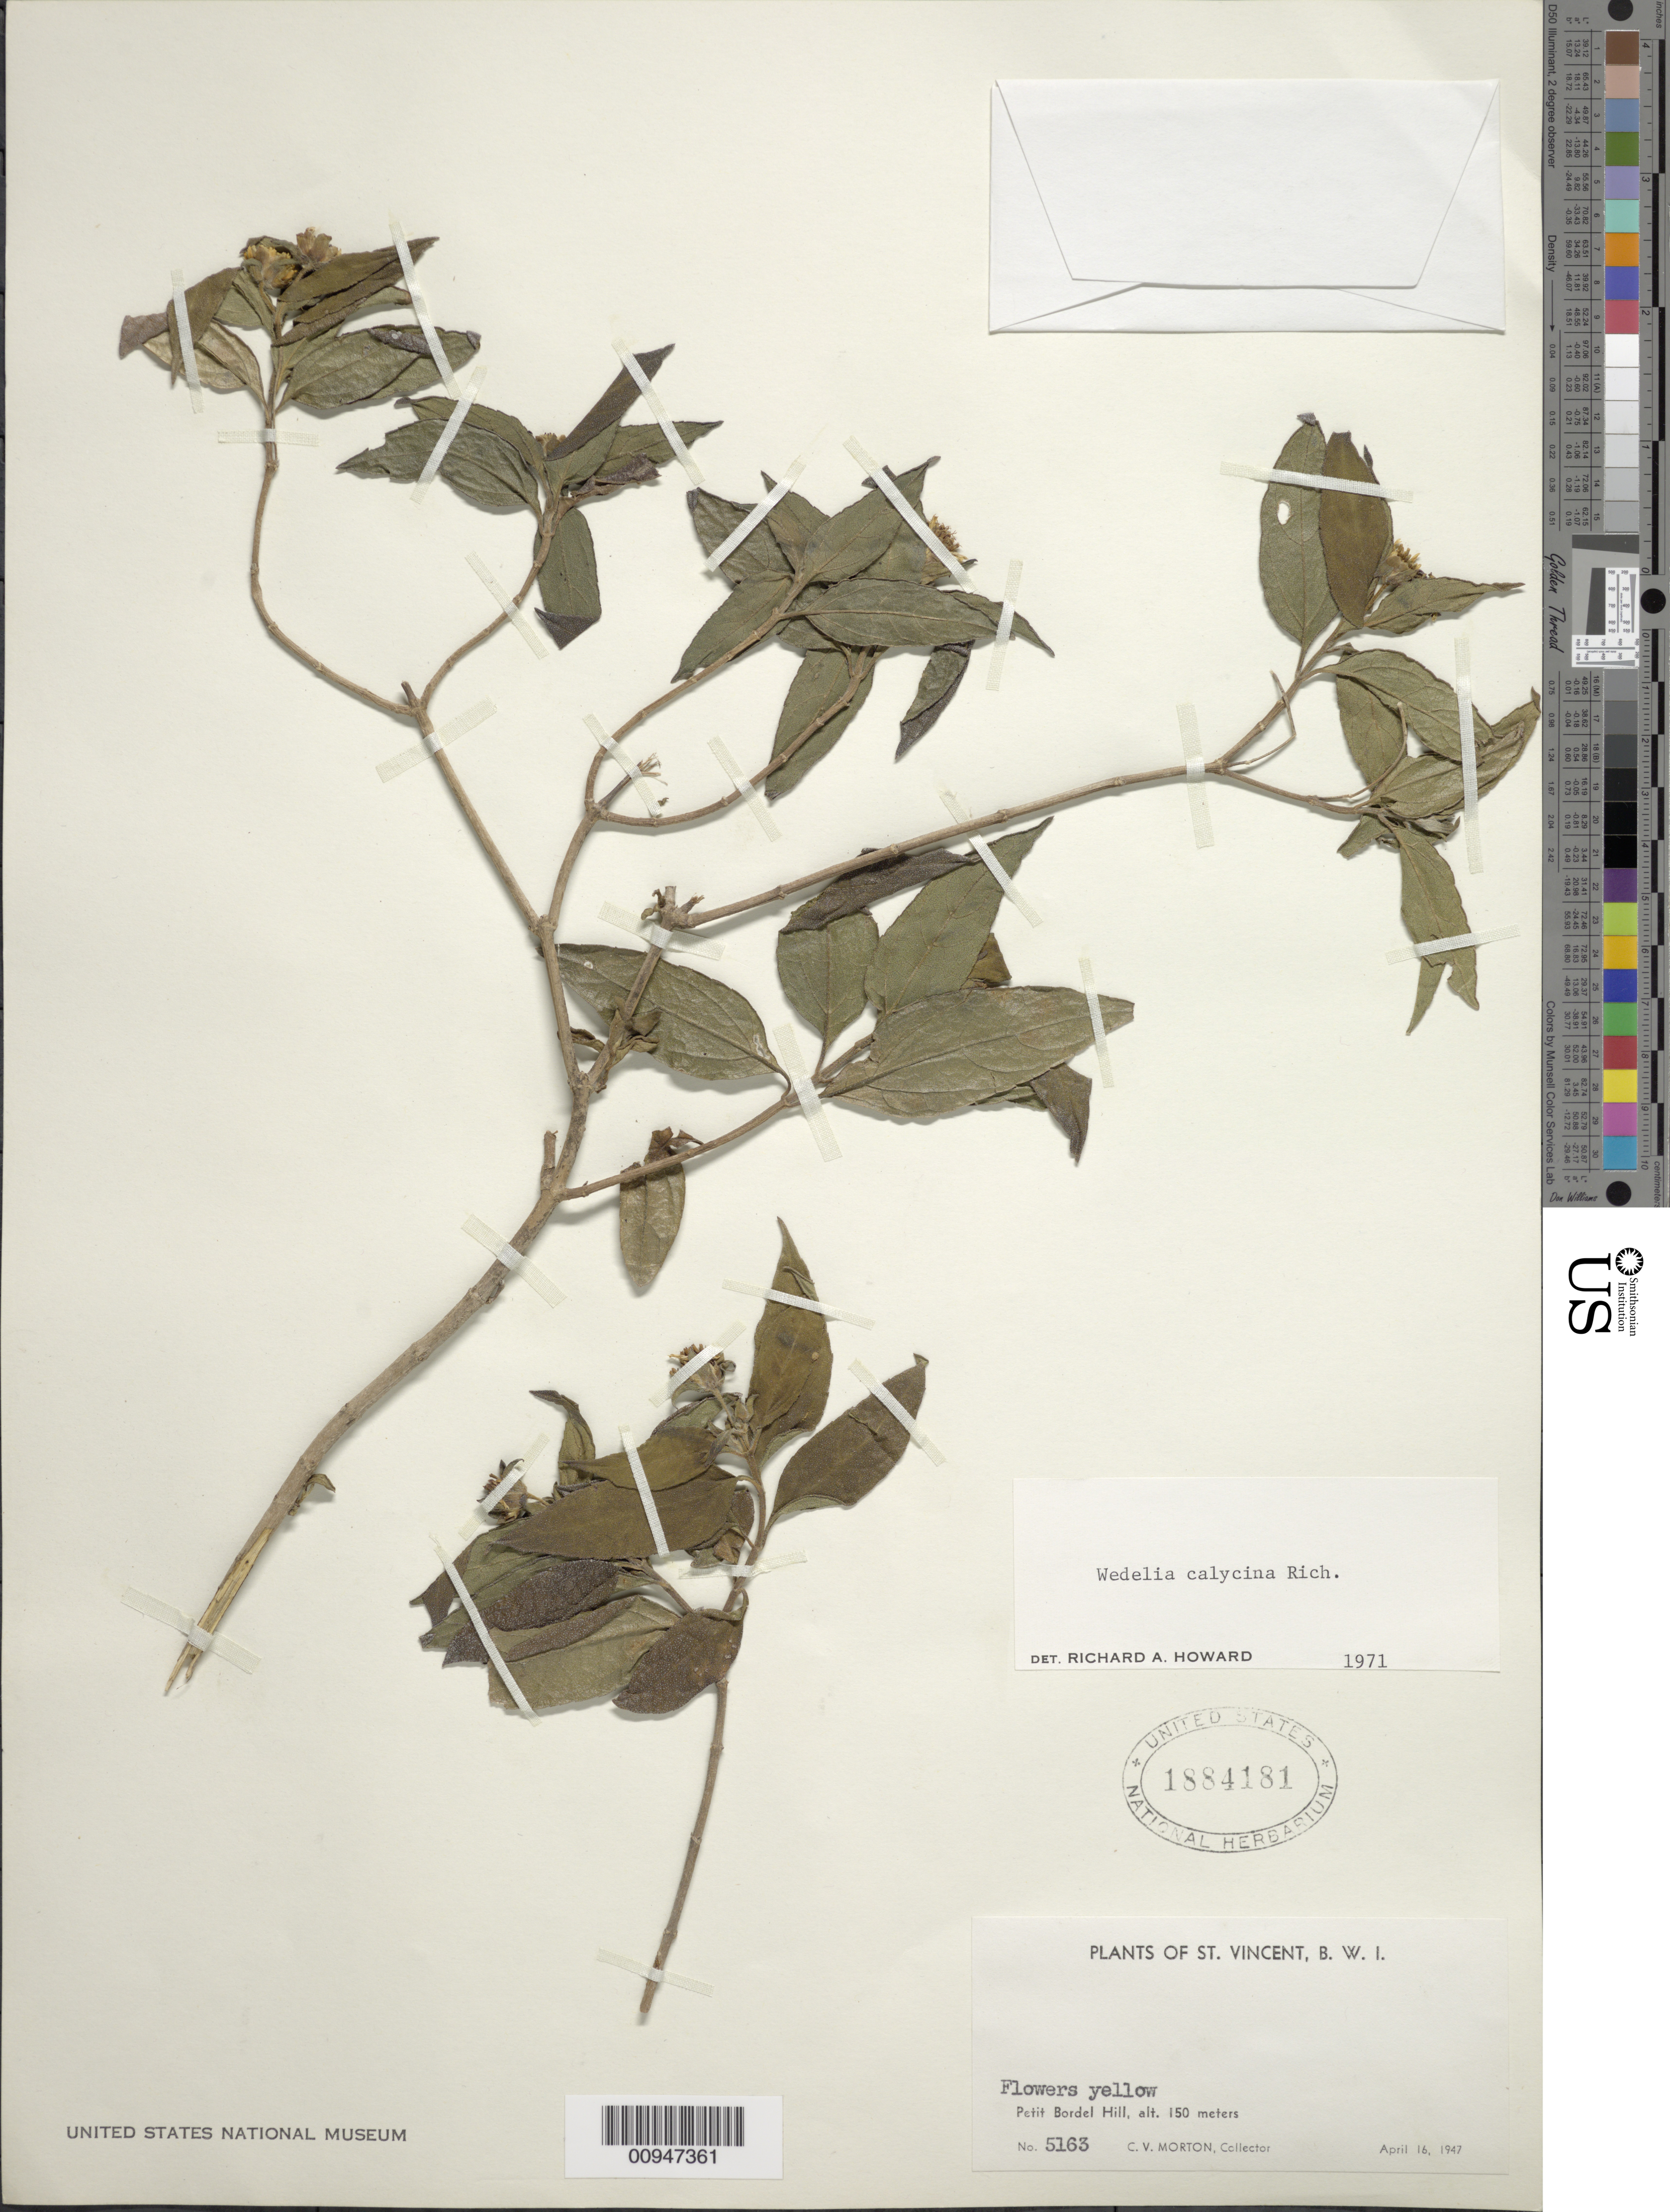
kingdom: Plantae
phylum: Tracheophyta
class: Magnoliopsida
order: Asterales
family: Asteraceae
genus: Wedelia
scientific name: Wedelia calycina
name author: Rich.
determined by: Howard, R. A.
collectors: C. V. Morton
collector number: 5163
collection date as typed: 16 Apr 1947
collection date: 1947-04-16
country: St. Vincent - Grenadines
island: St. Vincent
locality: Petit Bordel Hill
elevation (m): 150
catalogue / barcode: US 1884181